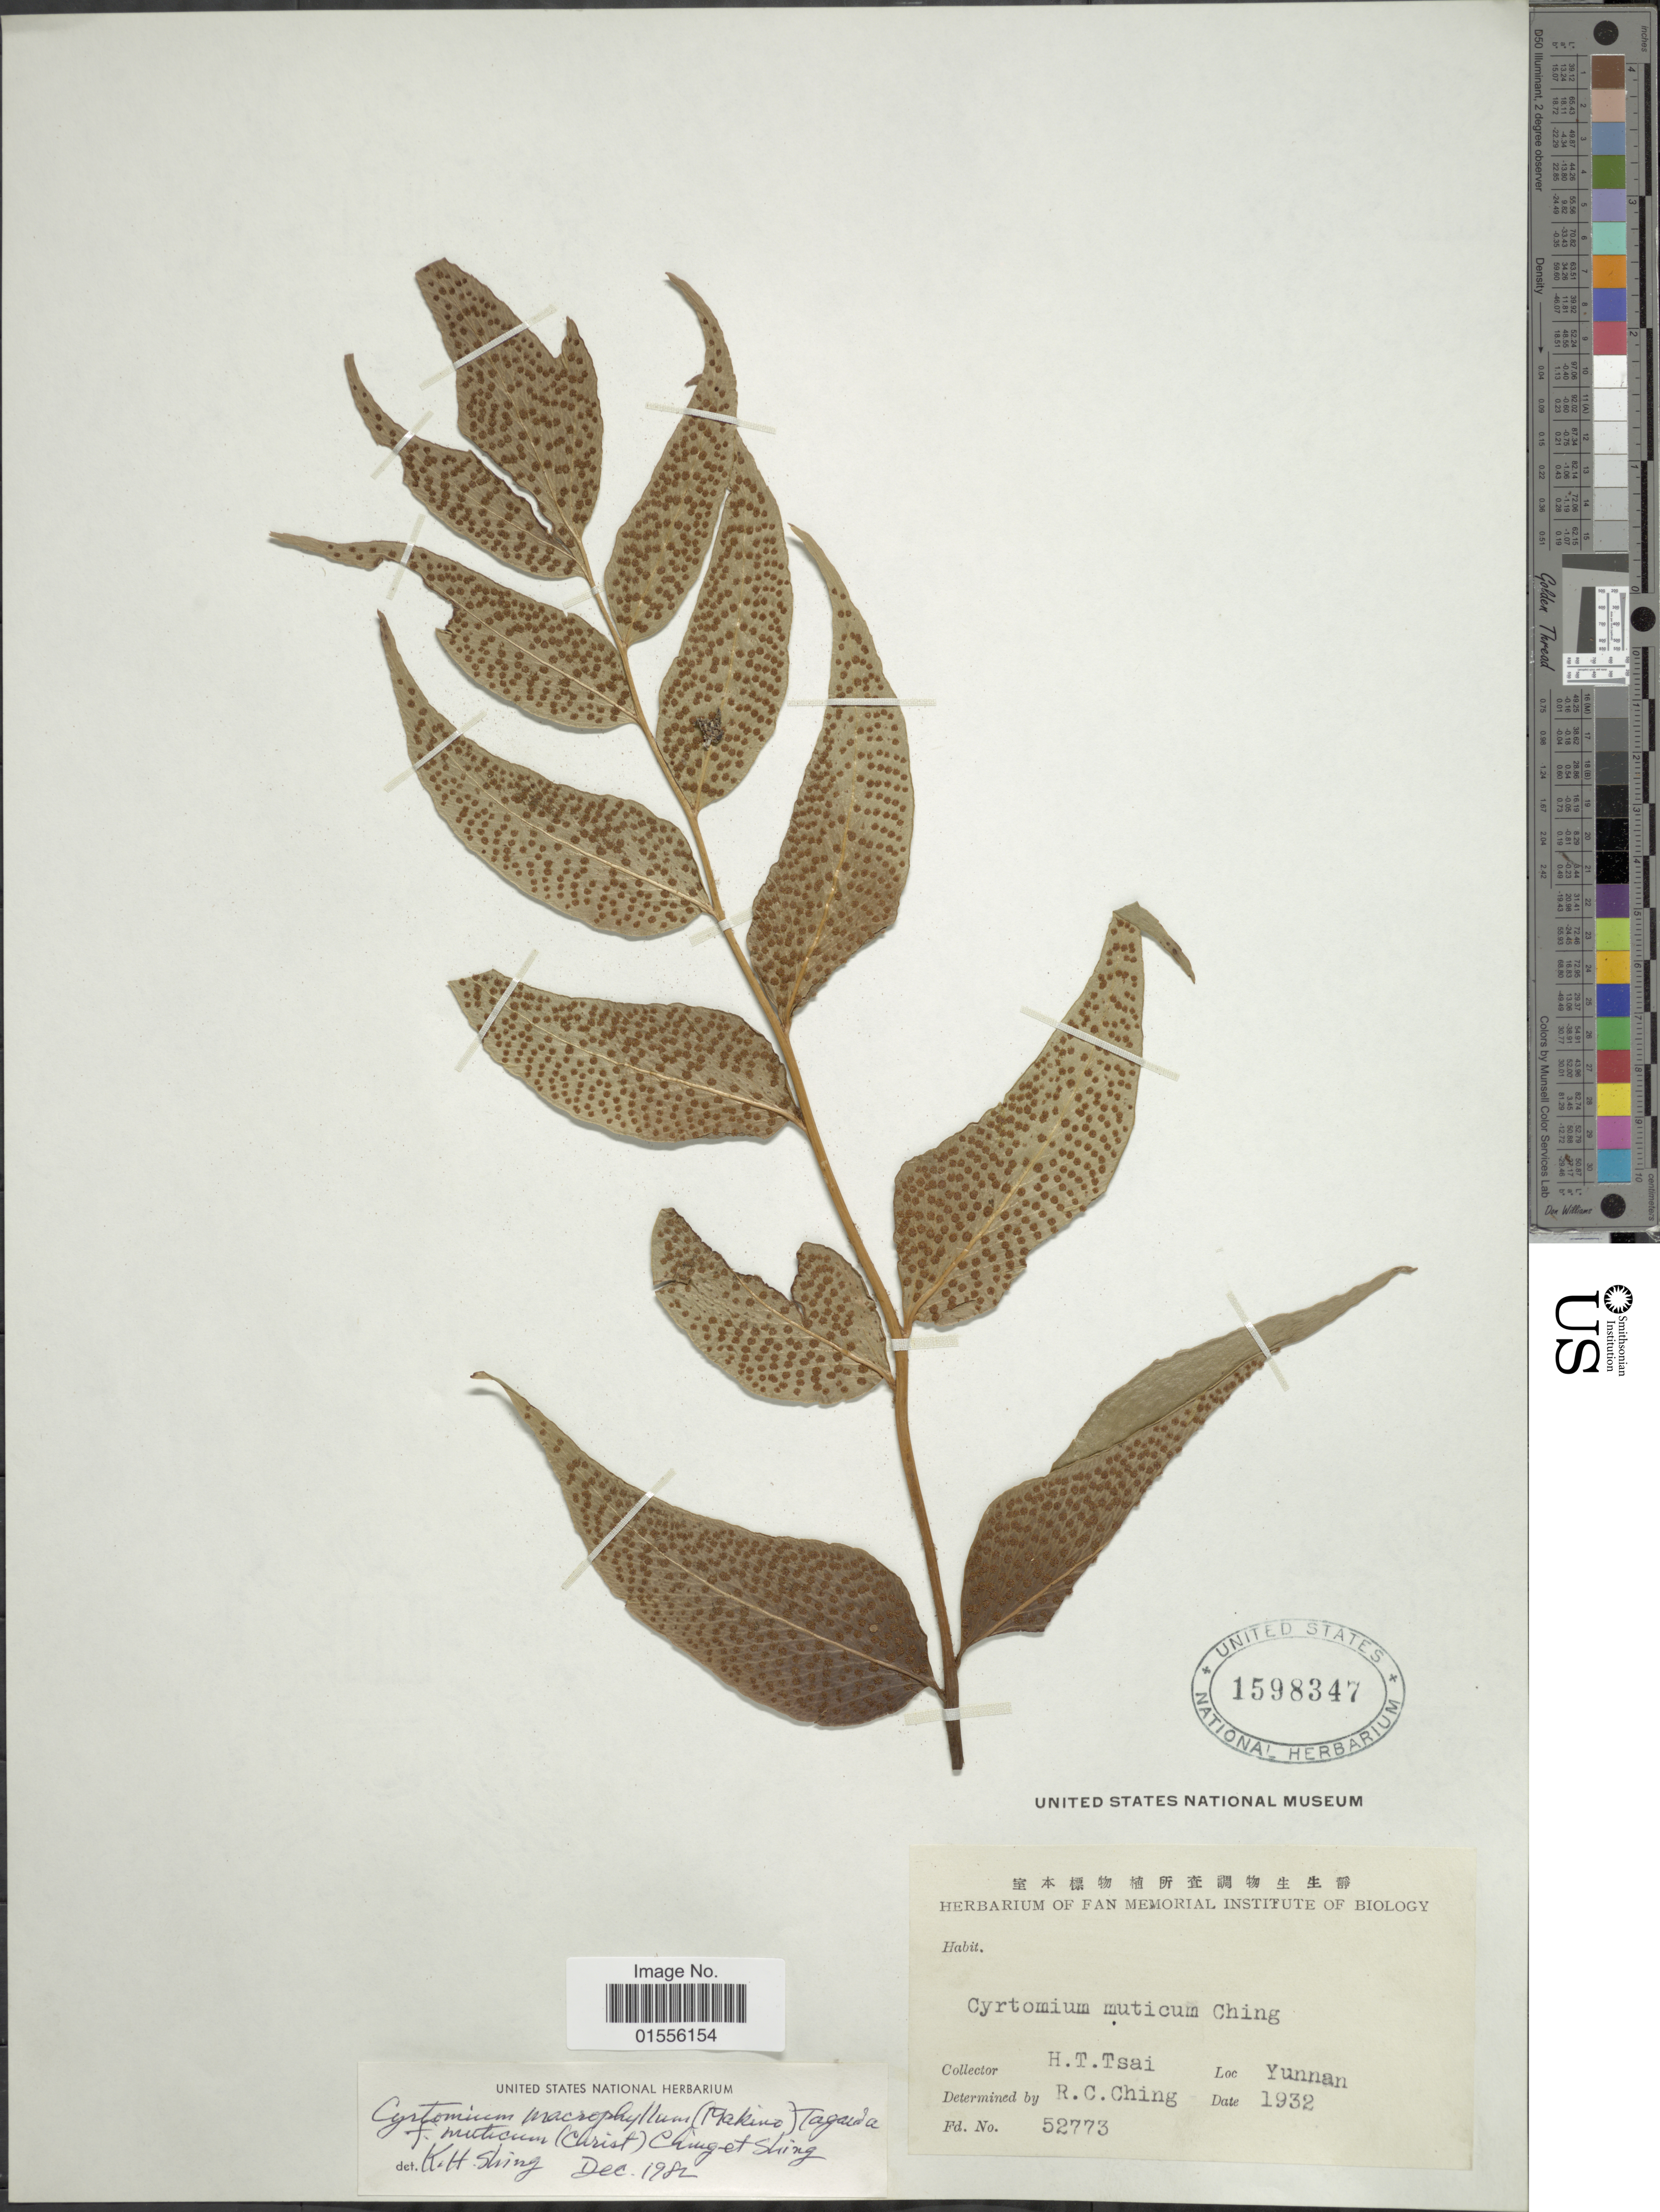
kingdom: Plantae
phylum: Tracheophyta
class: Polypodiopsida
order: Polypodiales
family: Dryopteridaceae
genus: Cyrtomium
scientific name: Cyrtomium macrophyllum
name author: (Makino) Tagawa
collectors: H. Tsai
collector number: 52773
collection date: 1932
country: China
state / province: Yunnan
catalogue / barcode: US 1598347